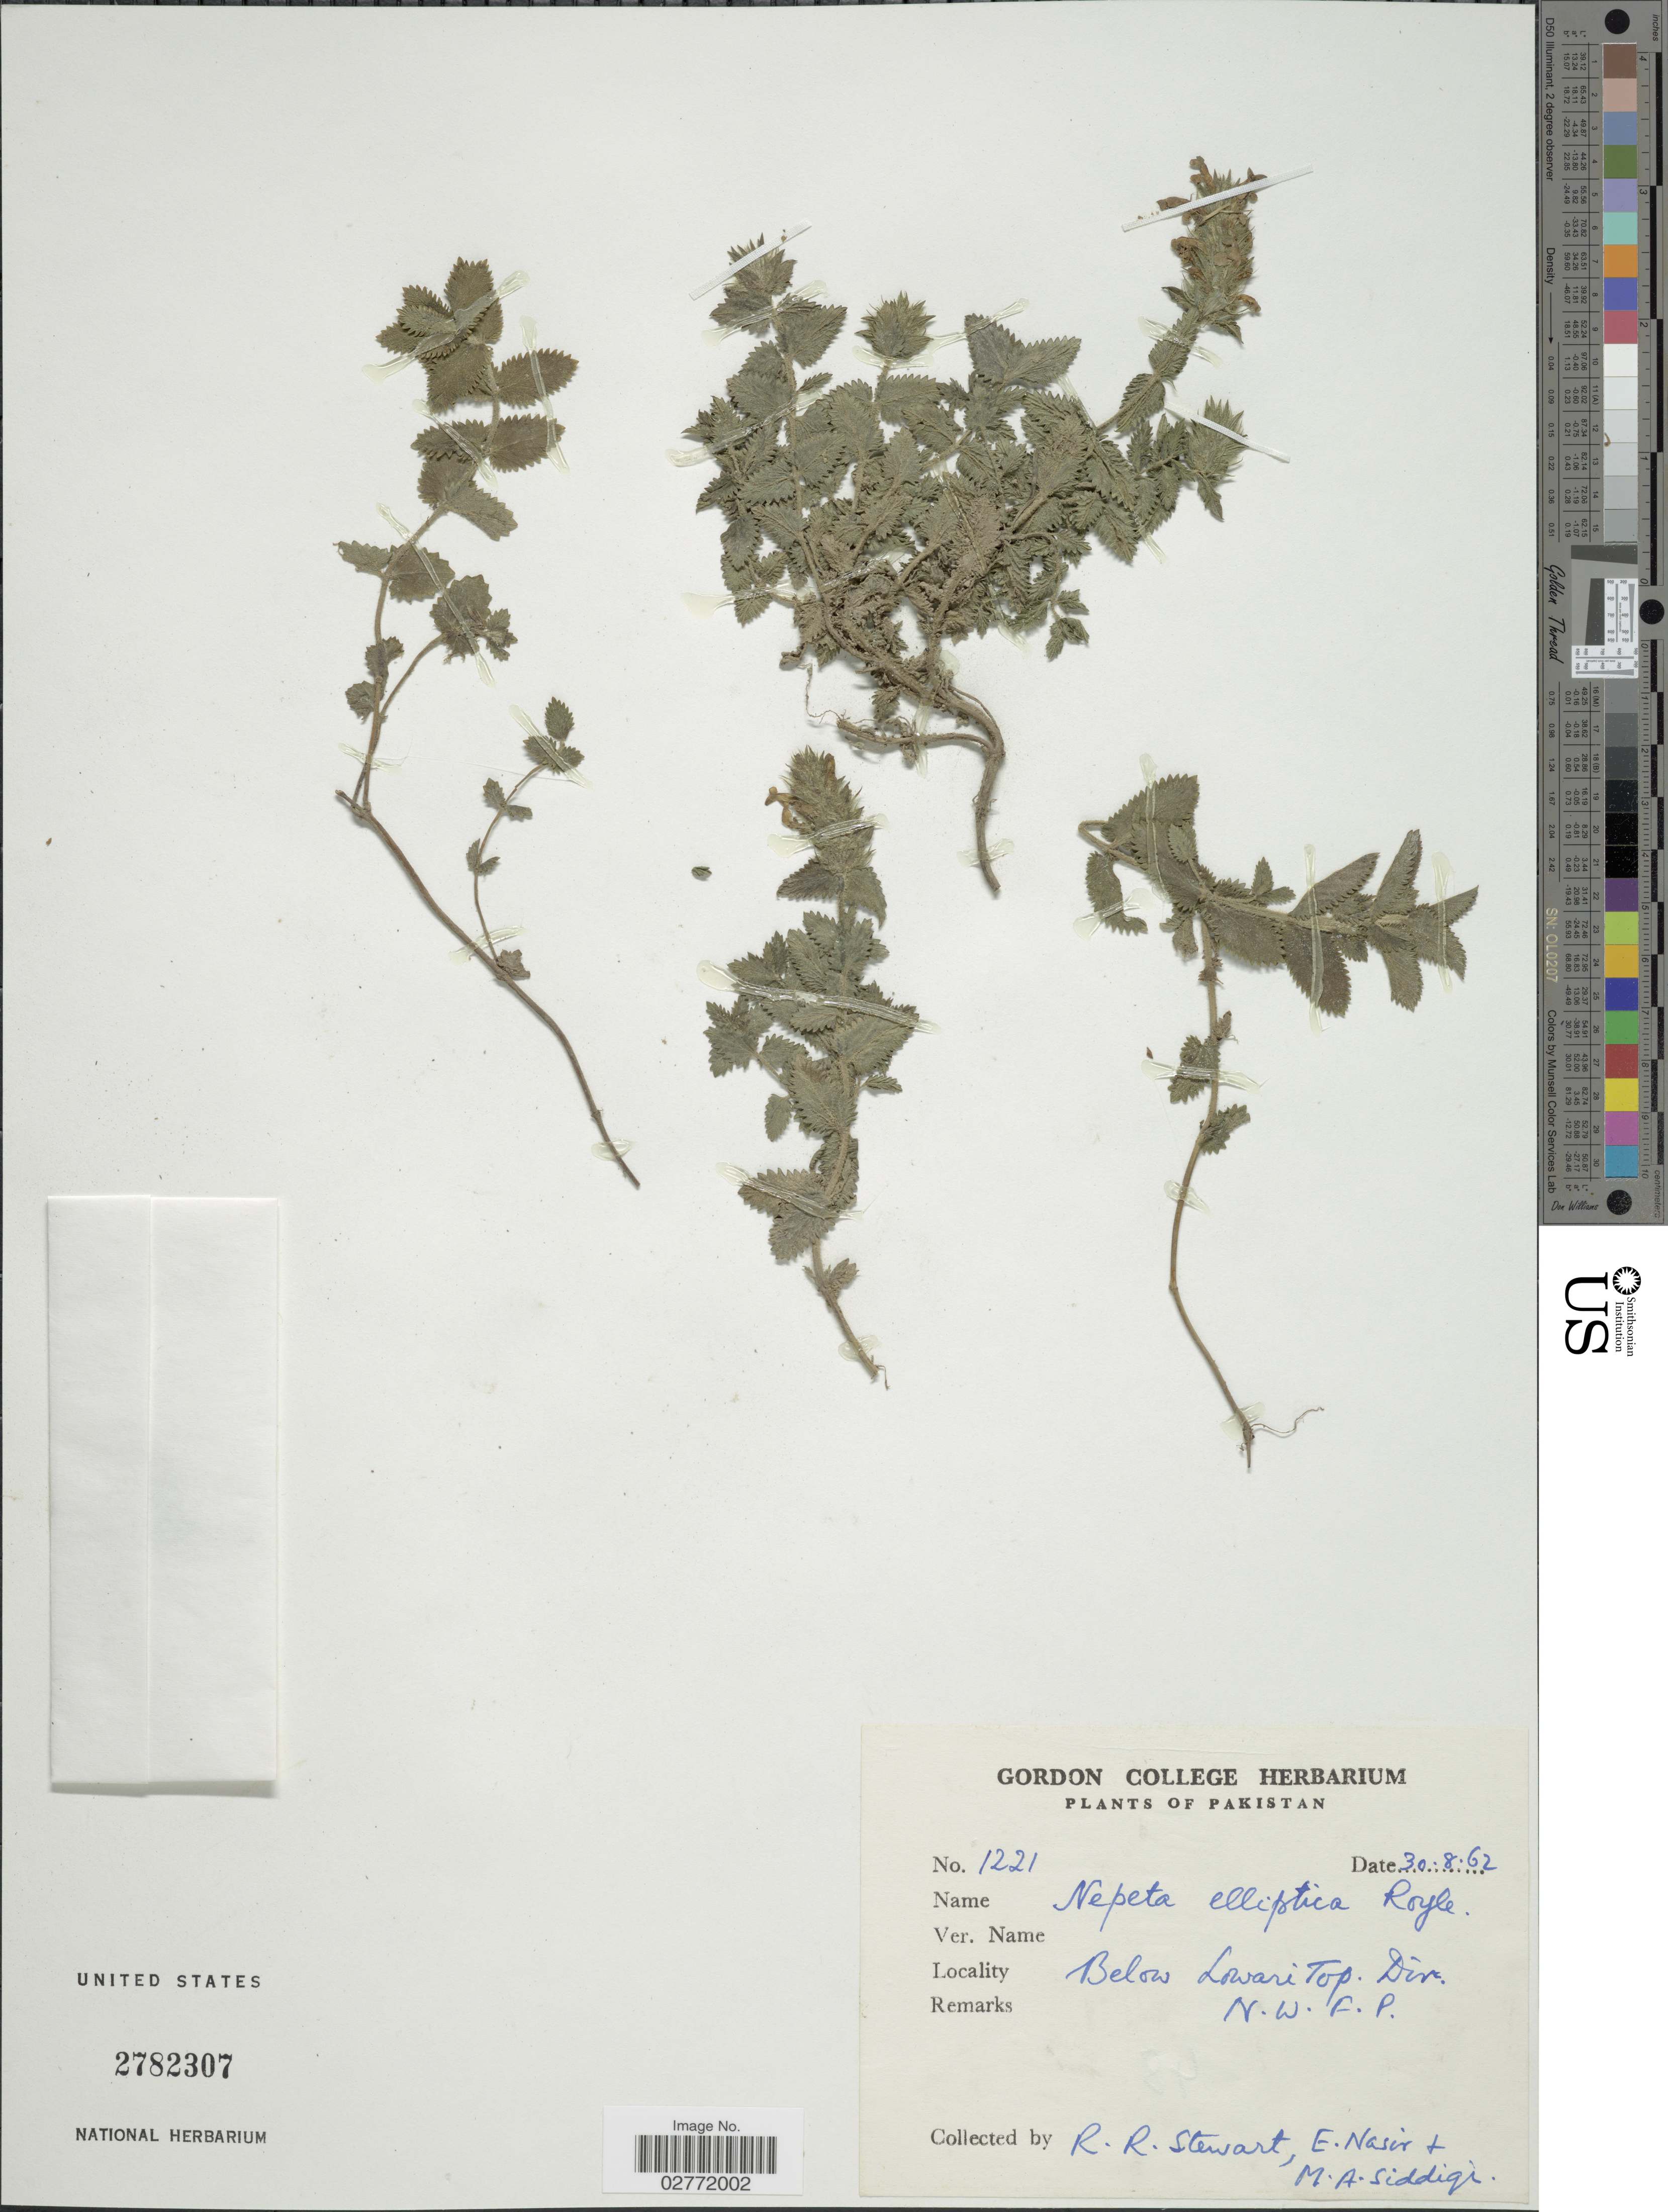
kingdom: Plantae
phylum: Tracheophyta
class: Magnoliopsida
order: Lamiales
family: Lamiaceae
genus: Nepeta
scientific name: Nepeta elliptica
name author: Royle ex Benth.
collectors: R. R. Stewart, E. Nasir & M. Siddiqi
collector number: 1221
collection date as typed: Transcribed d/m/y: 30/8/62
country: Pakistan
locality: Below Lowari Top, Dir. N.W.F.P.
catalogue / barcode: US 2782307